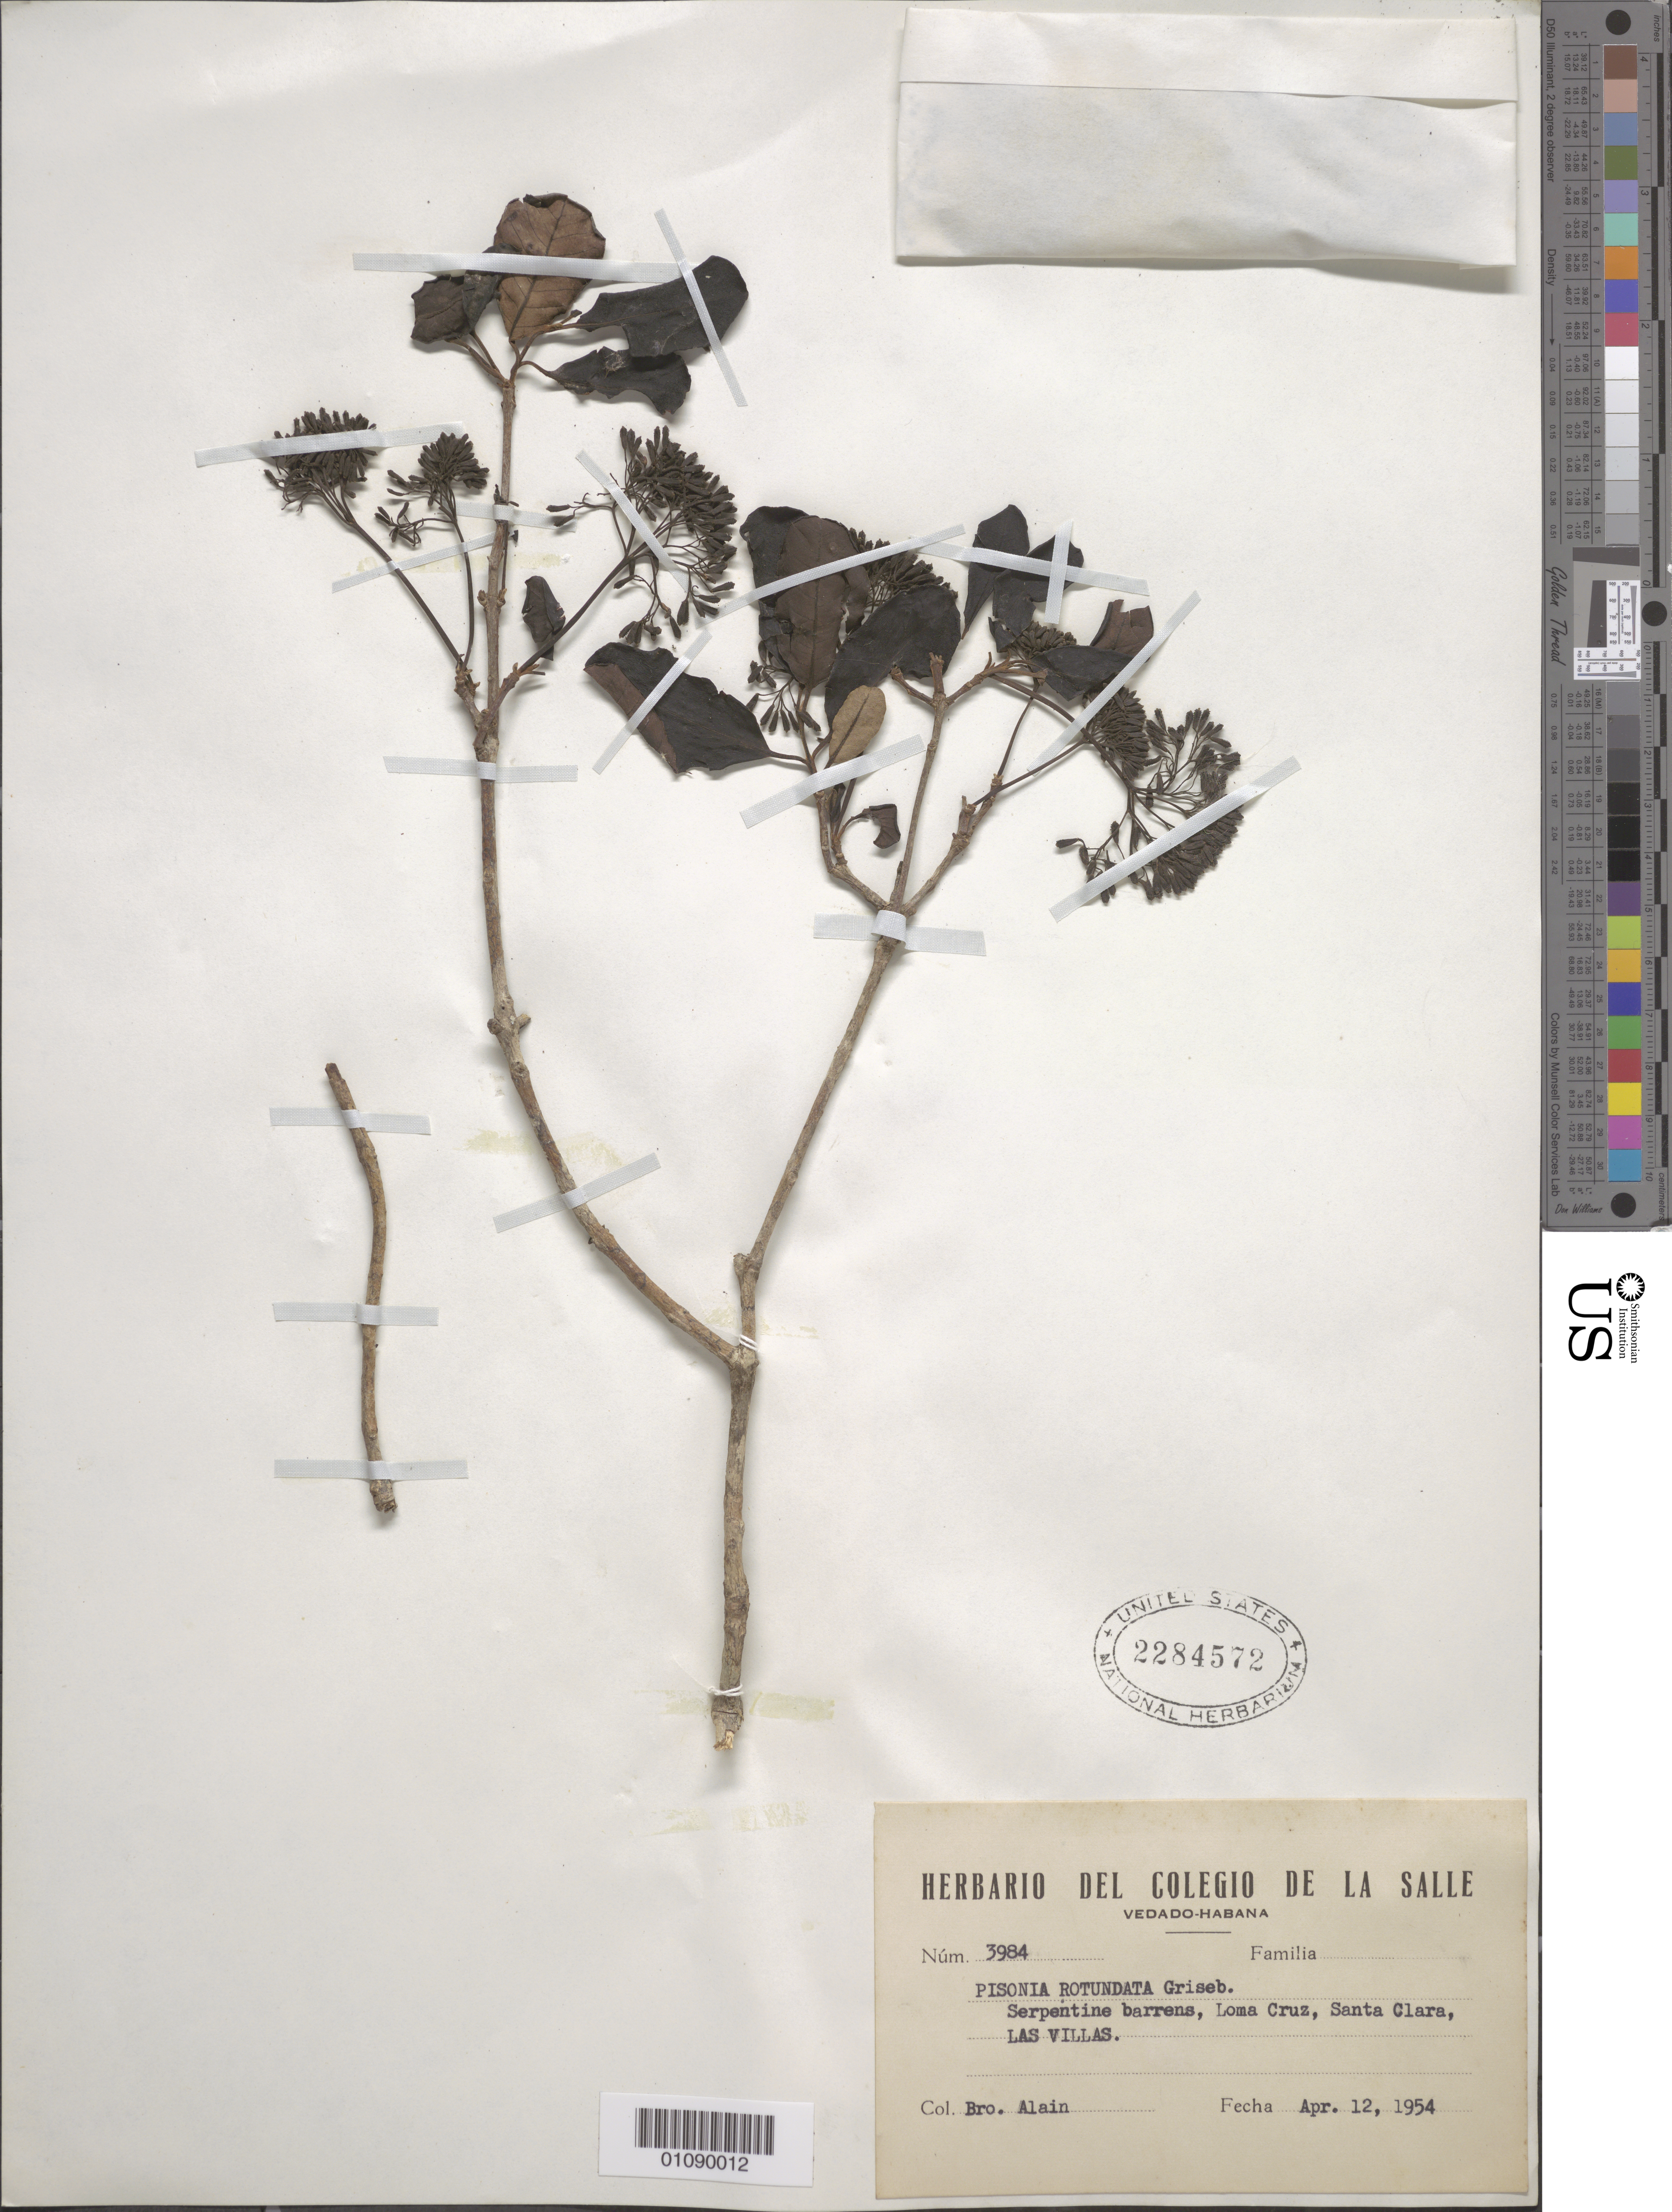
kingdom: Plantae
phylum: Tracheophyta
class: Magnoliopsida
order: Caryophyllales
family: Nyctaginaceae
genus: Pisonia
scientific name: Pisonia rotundata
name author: Griseb.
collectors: A. H. Liogier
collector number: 3984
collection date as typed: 12 Apr 1954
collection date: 1954-04-12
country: Cuba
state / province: Villa Clara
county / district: Santa Clara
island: Cuba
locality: Las Villas, Santa clara, Loma Cruz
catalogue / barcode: US 2284572